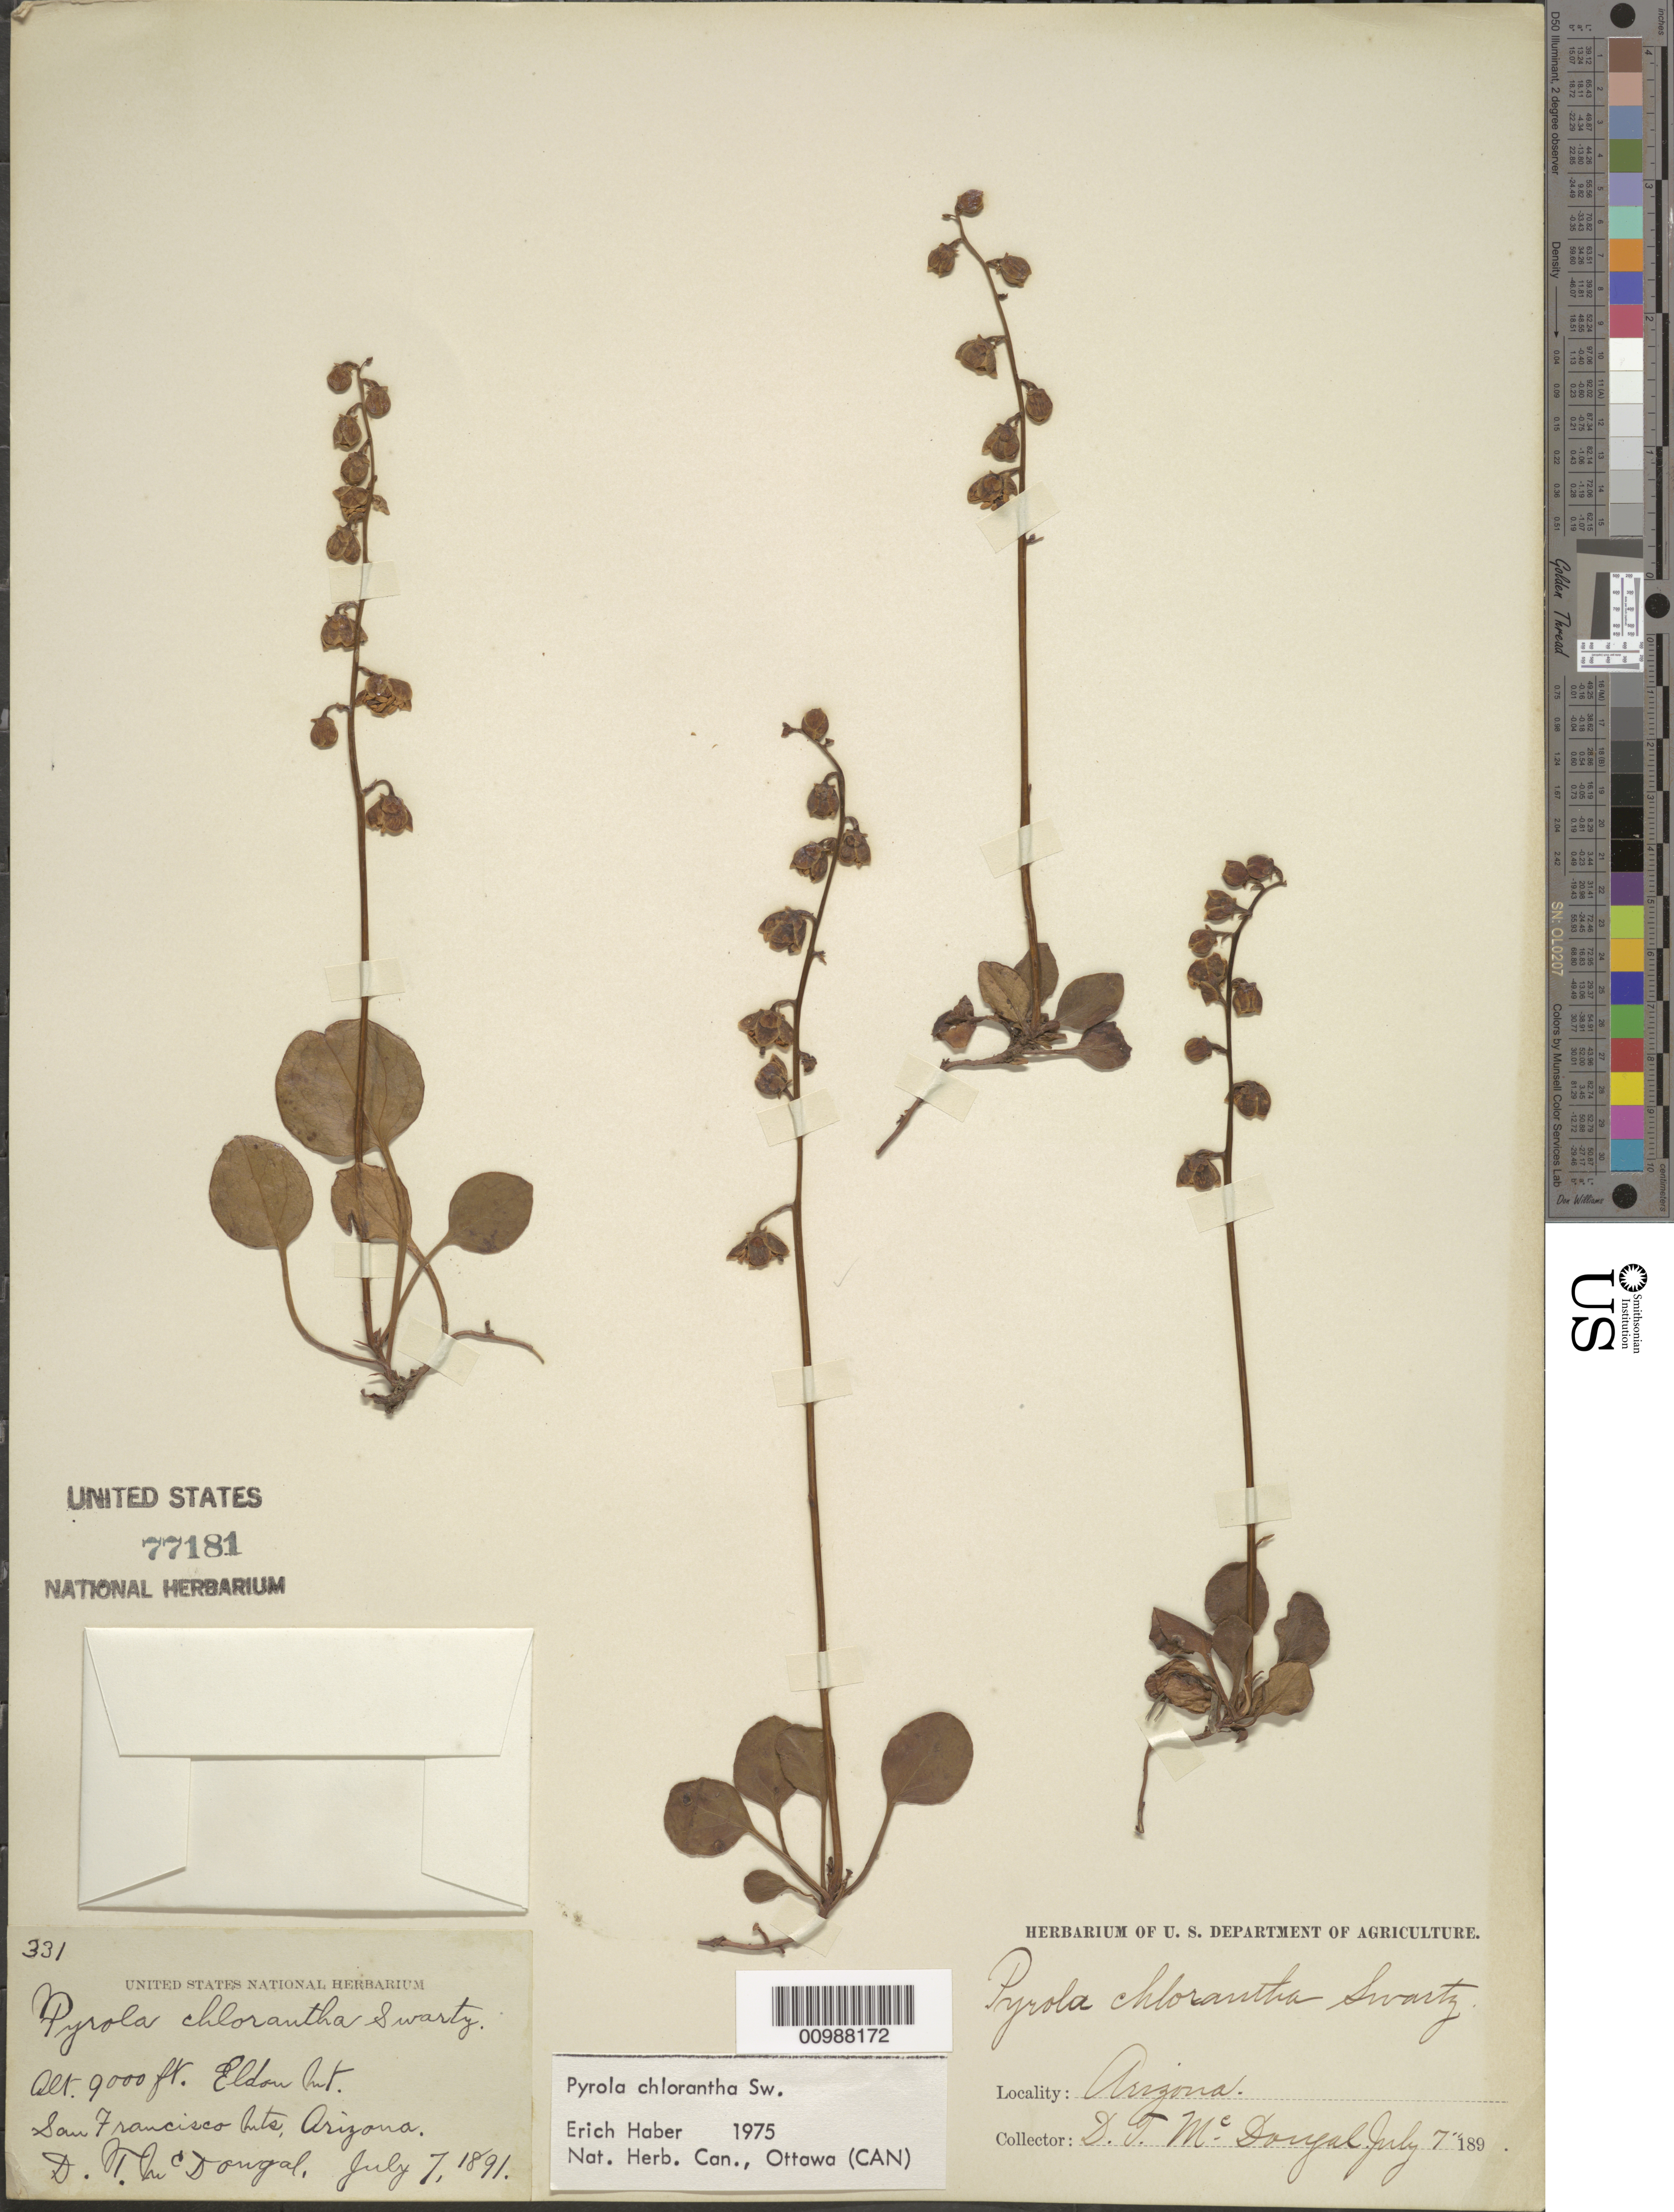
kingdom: Plantae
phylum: Tracheophyta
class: Magnoliopsida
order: Ericales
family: Ericaceae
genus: Pyrola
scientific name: Pyrola chlorantha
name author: Schweigg.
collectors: D. T. MacDougal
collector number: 331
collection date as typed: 07 Jul 1891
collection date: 1891-07-07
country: United States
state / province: Arizona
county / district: Greenlee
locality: San Francisco Mountains.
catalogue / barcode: US 77181